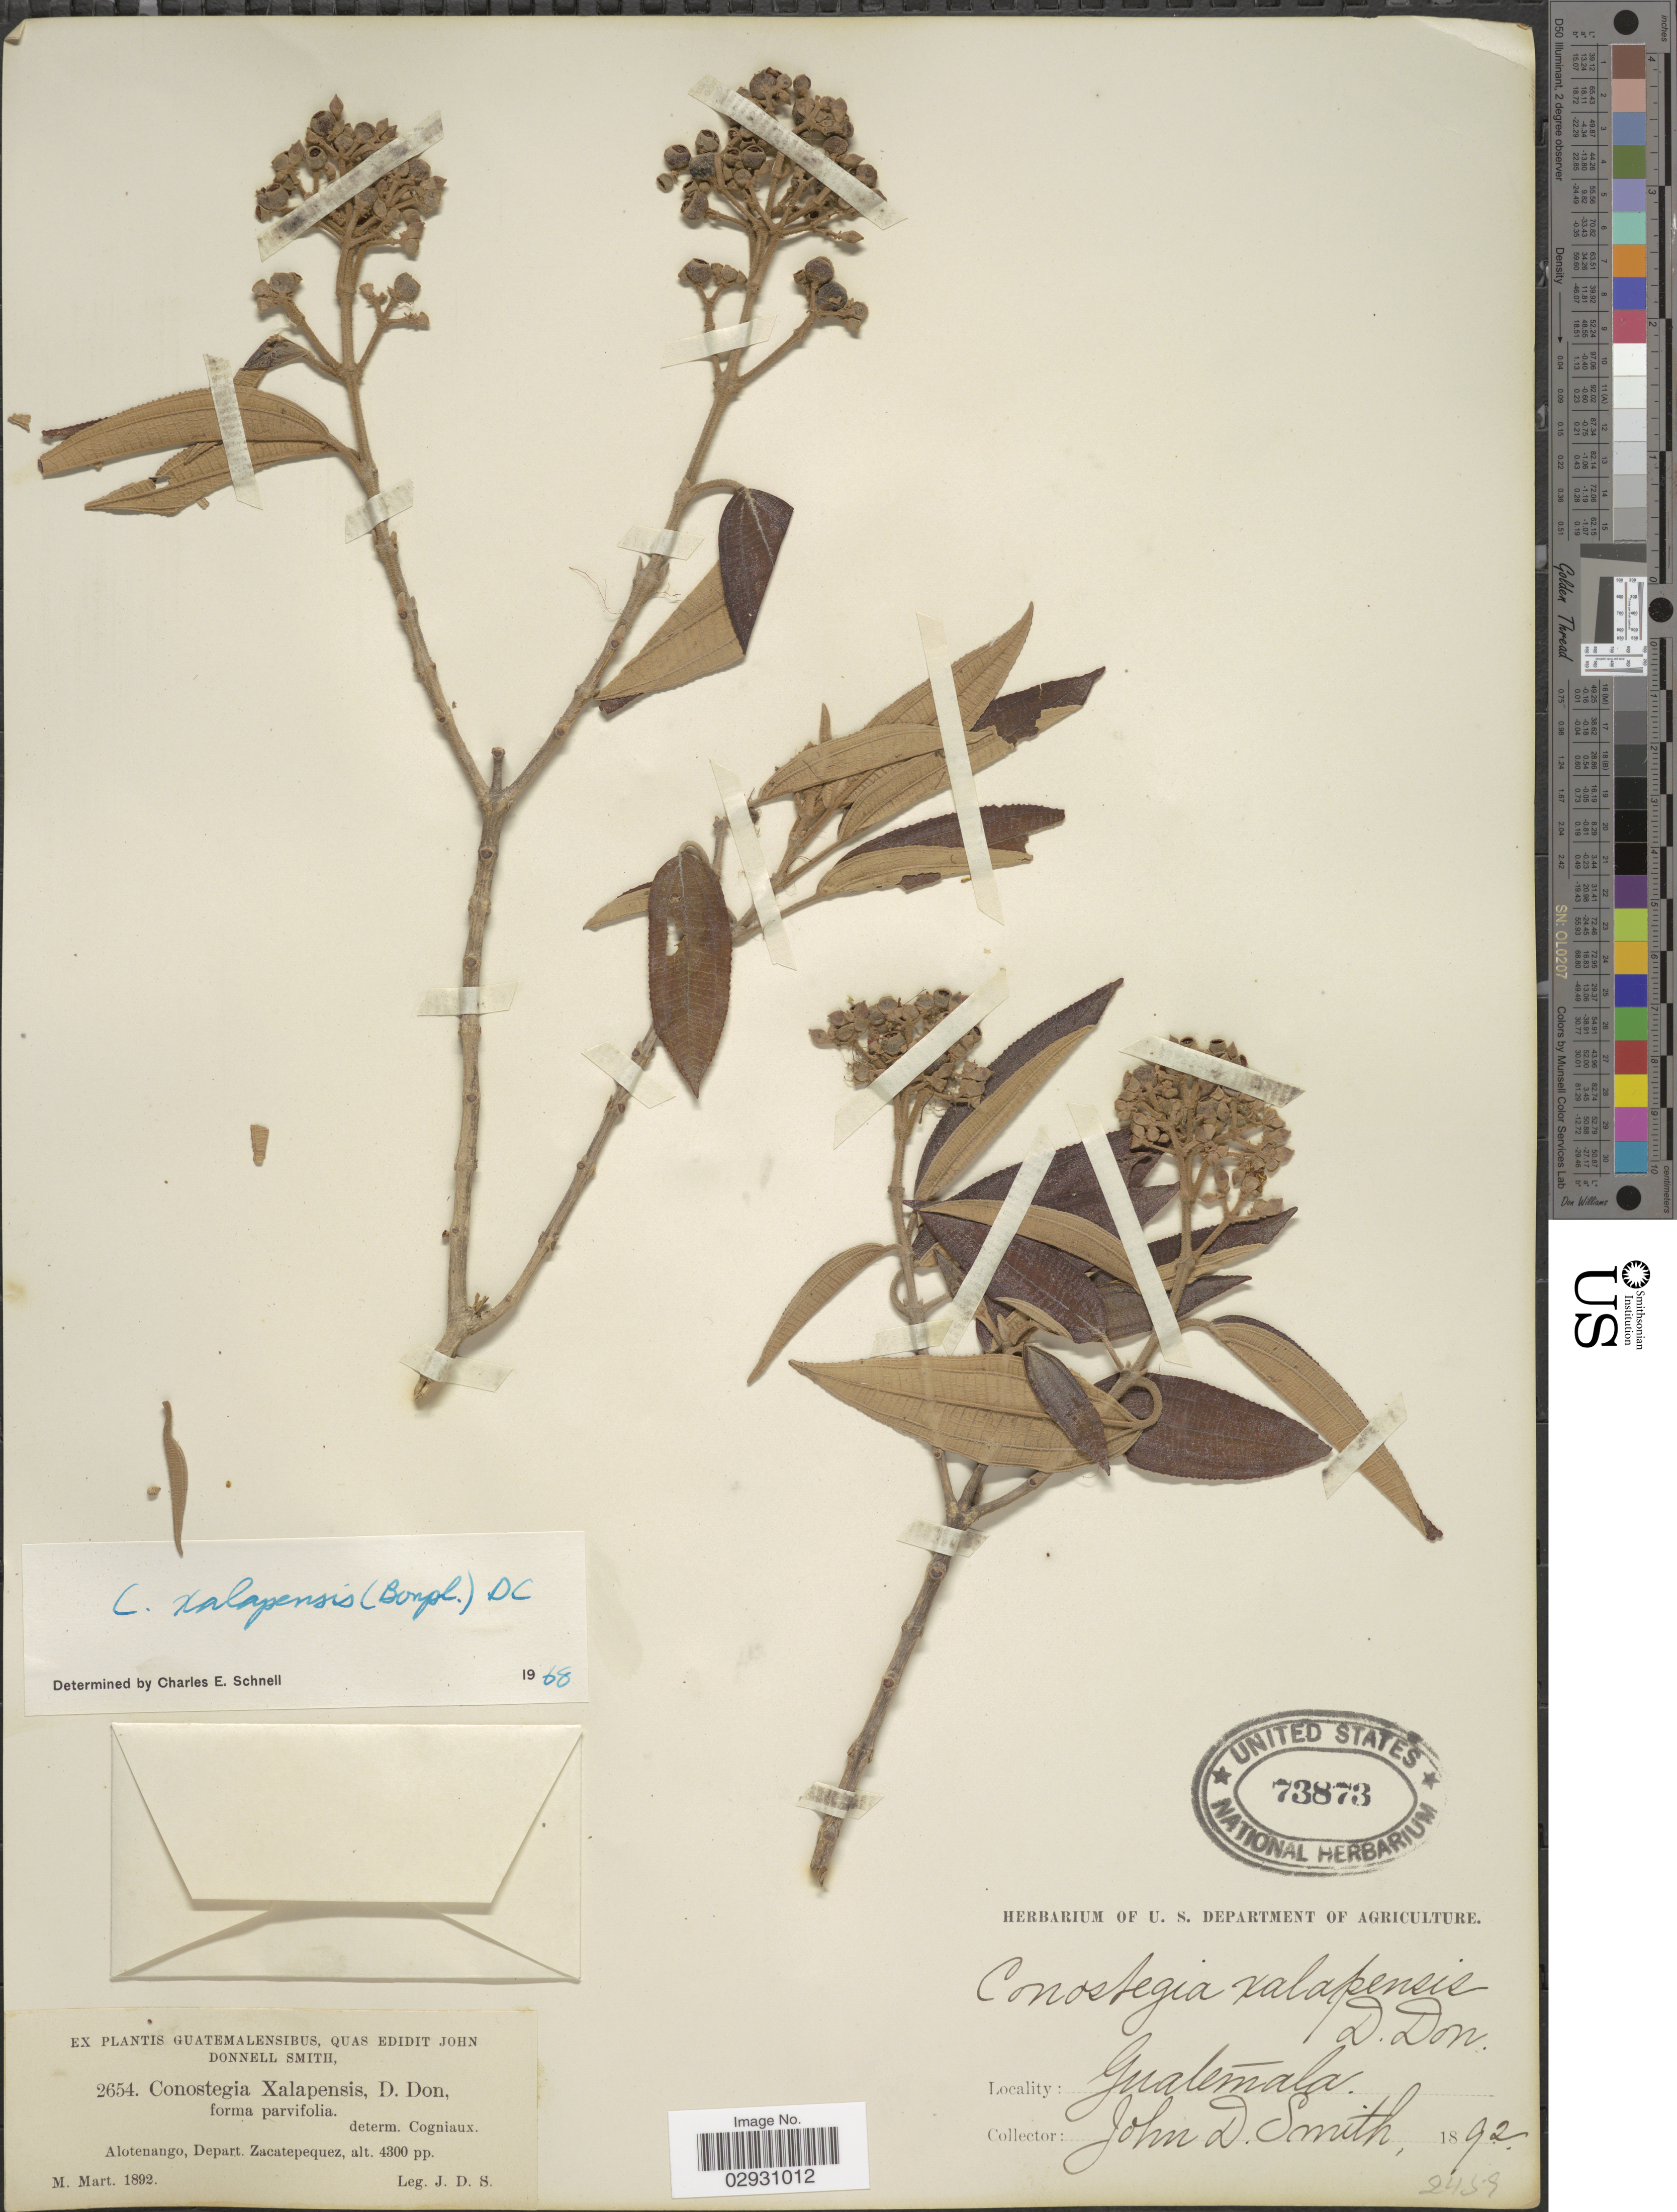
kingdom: Plantae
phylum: Tracheophyta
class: Magnoliopsida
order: Myrtales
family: Melastomataceae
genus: Conostegia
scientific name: Conostegia quadrangularis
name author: Schltdl. ex Steud.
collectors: J. Donnell Smith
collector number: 2654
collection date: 1892-03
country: Guatemala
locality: Alotenango, Depart. Zacatepequez.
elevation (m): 1311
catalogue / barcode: US 73873